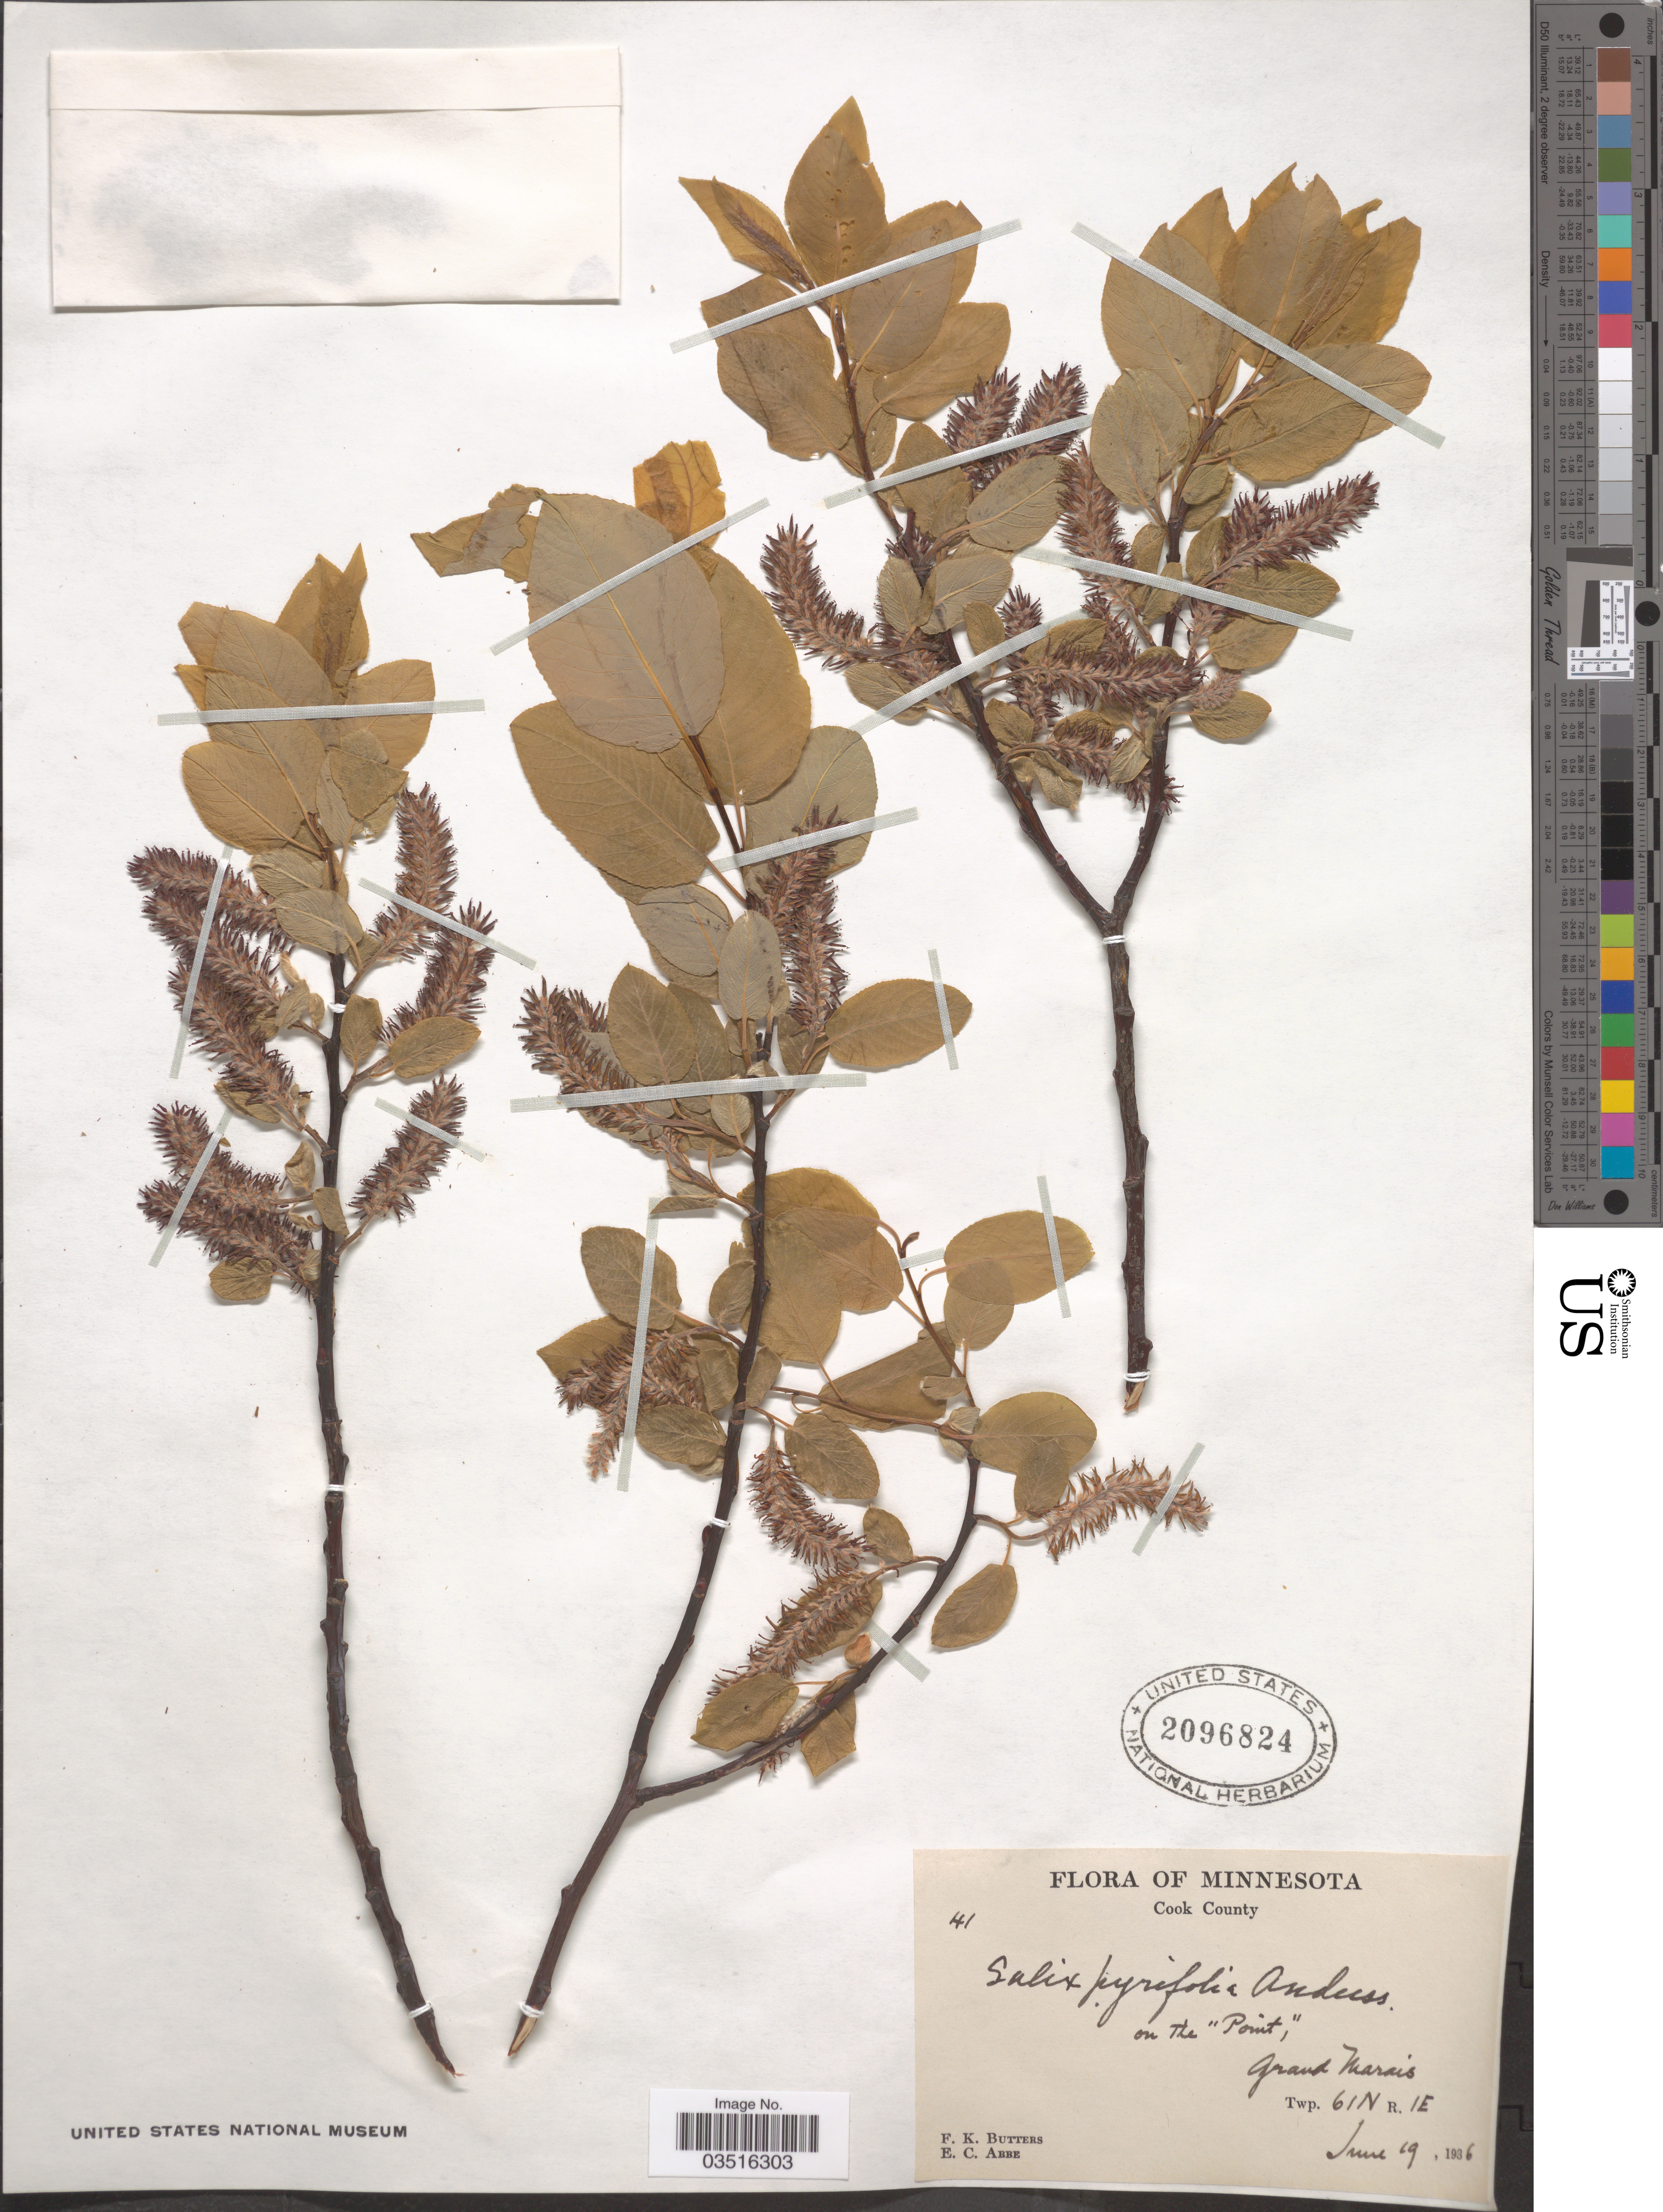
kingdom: Plantae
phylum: Tracheophyta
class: Magnoliopsida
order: Malpighiales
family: Salicaceae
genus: Salix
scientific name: Salix pyrifolia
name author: Ledeb.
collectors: F. K. Butters & E. C. Abbe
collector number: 41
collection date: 1936-06-19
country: United States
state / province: Minnesota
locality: Cook County. On The "Point", Grand Marais. Twp. 61N R.1E.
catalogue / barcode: US 2096824